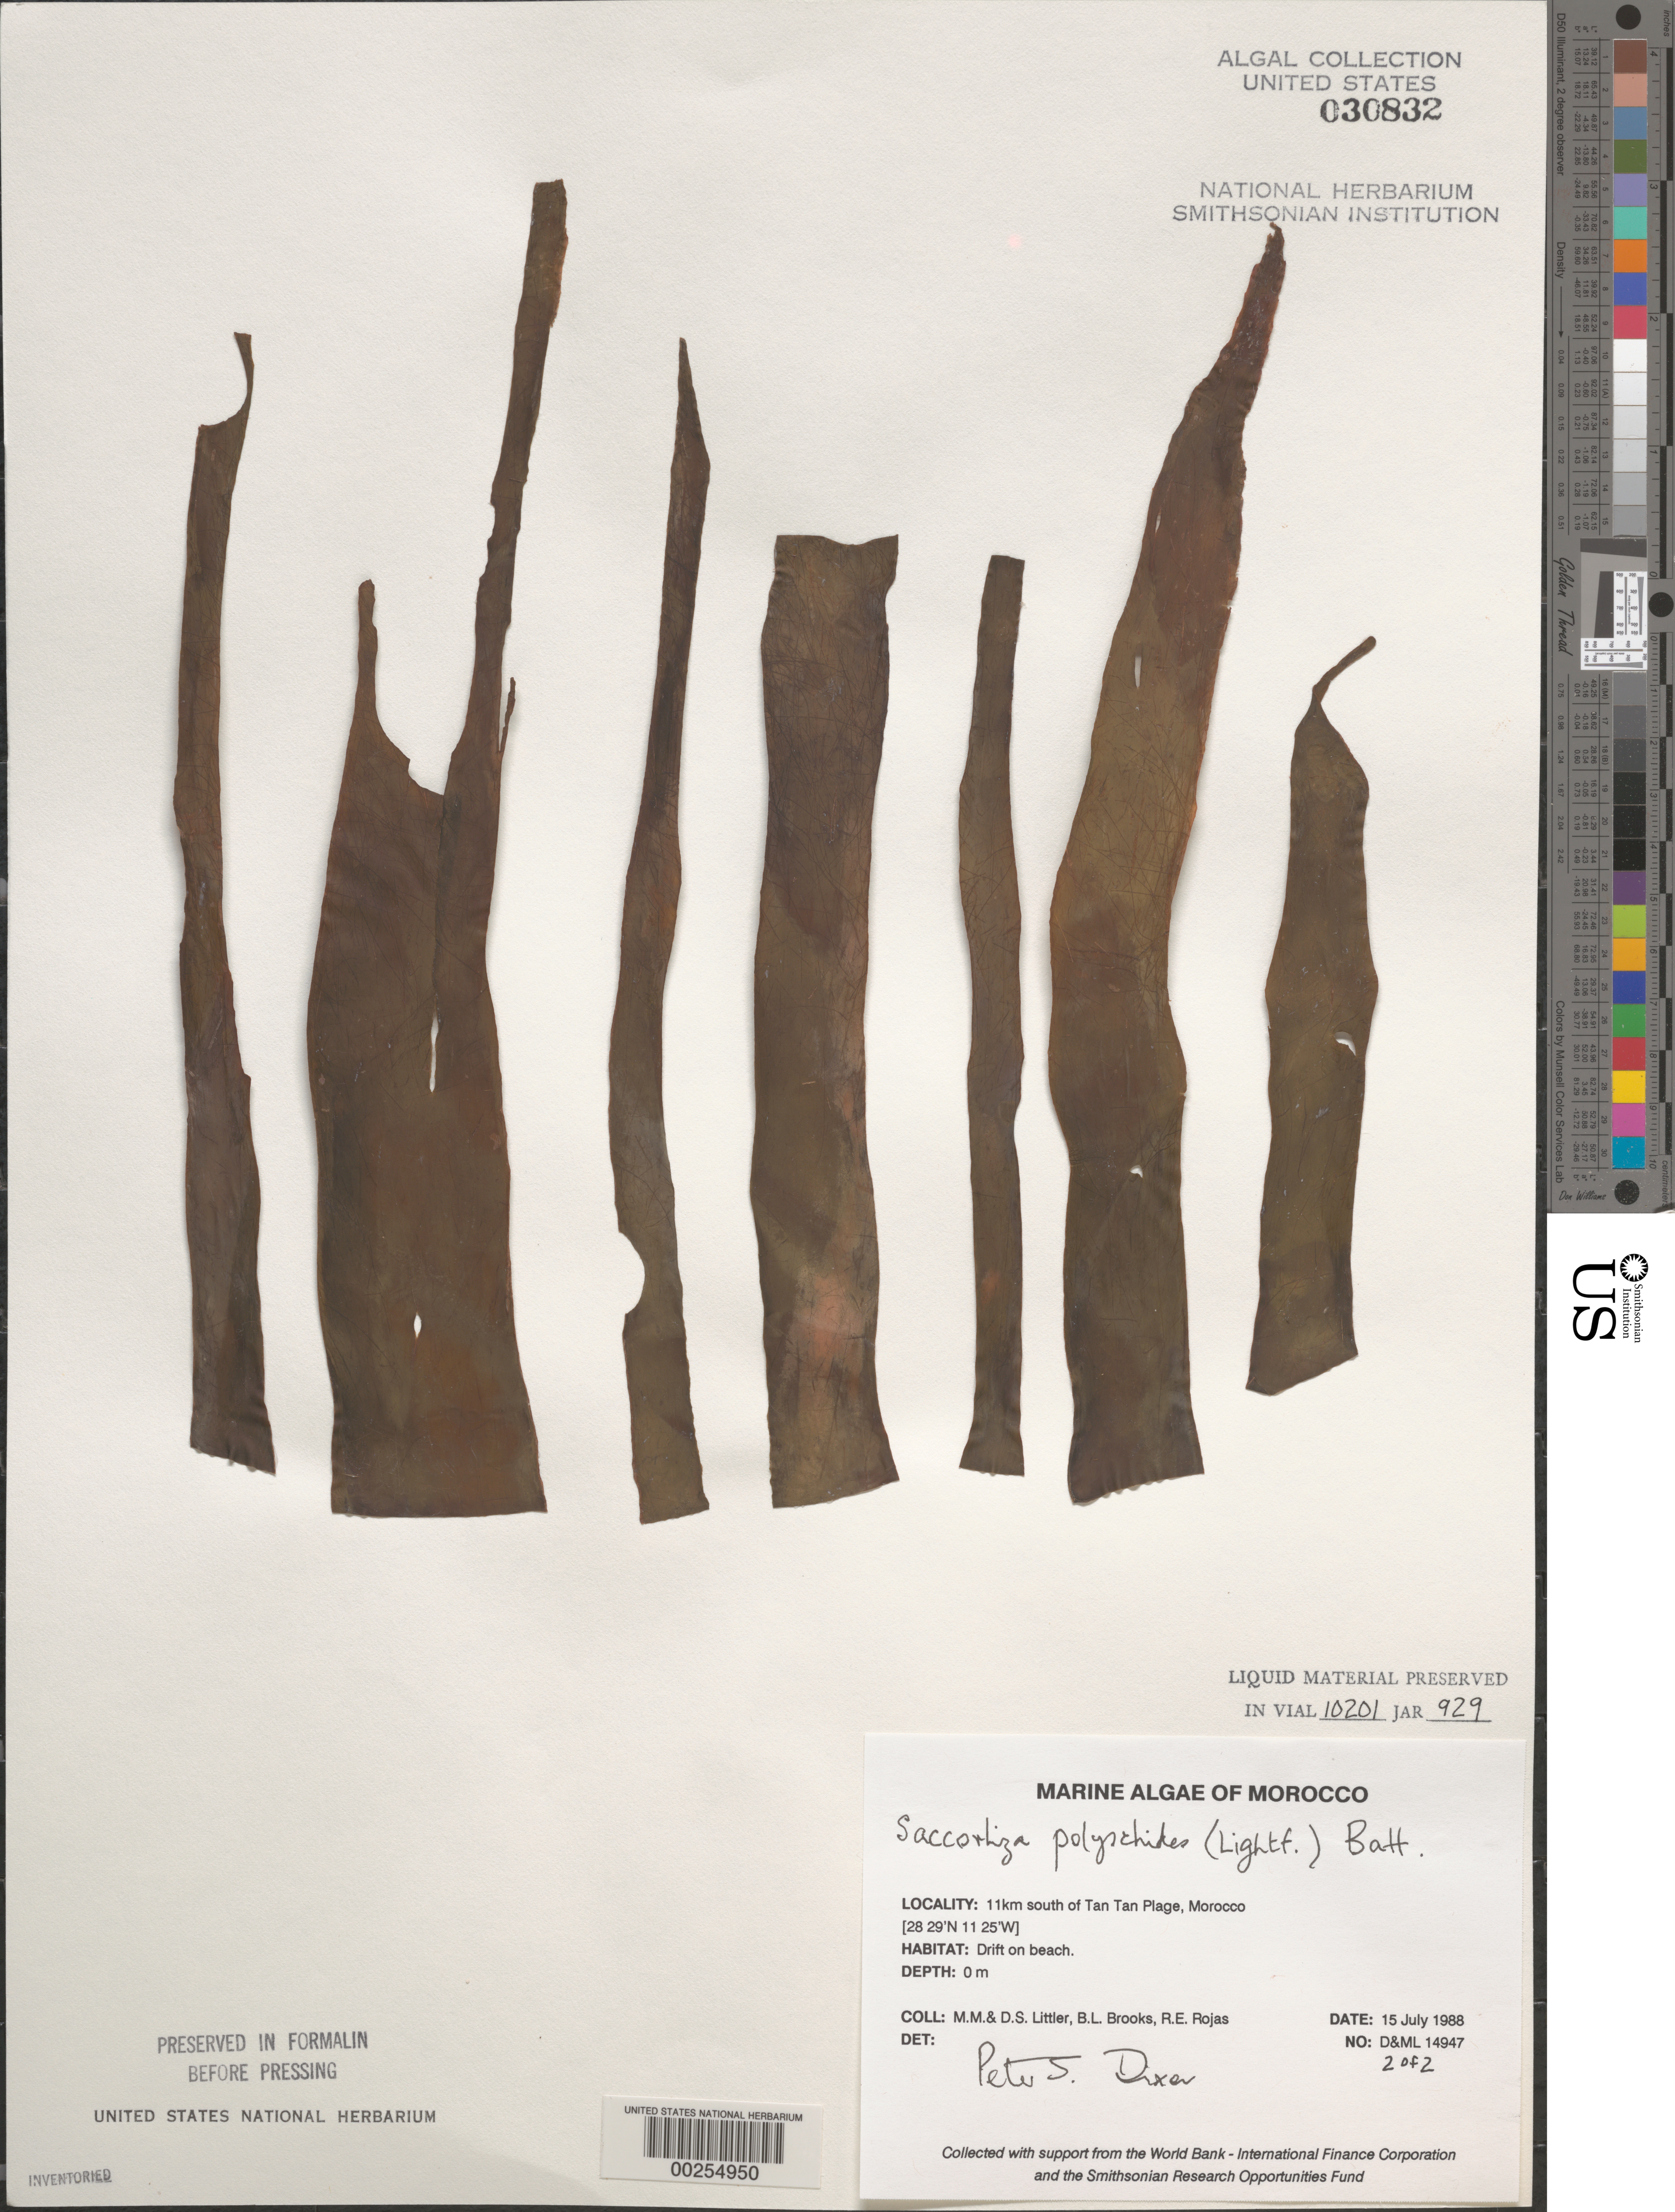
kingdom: Chromista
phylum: Foraminifera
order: Astrorhizida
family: Hyperamminidae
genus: Saccorhiza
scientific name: Saccorhiza polyschides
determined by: Dixon, P. S.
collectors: M. M. Littler, D. S. Littler, B. Brooks & R. Rojas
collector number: D&ML 14947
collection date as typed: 15 Jul 1988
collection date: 1988-07-15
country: Morocco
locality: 1 km south of Tan Tan Plage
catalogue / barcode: US 30832